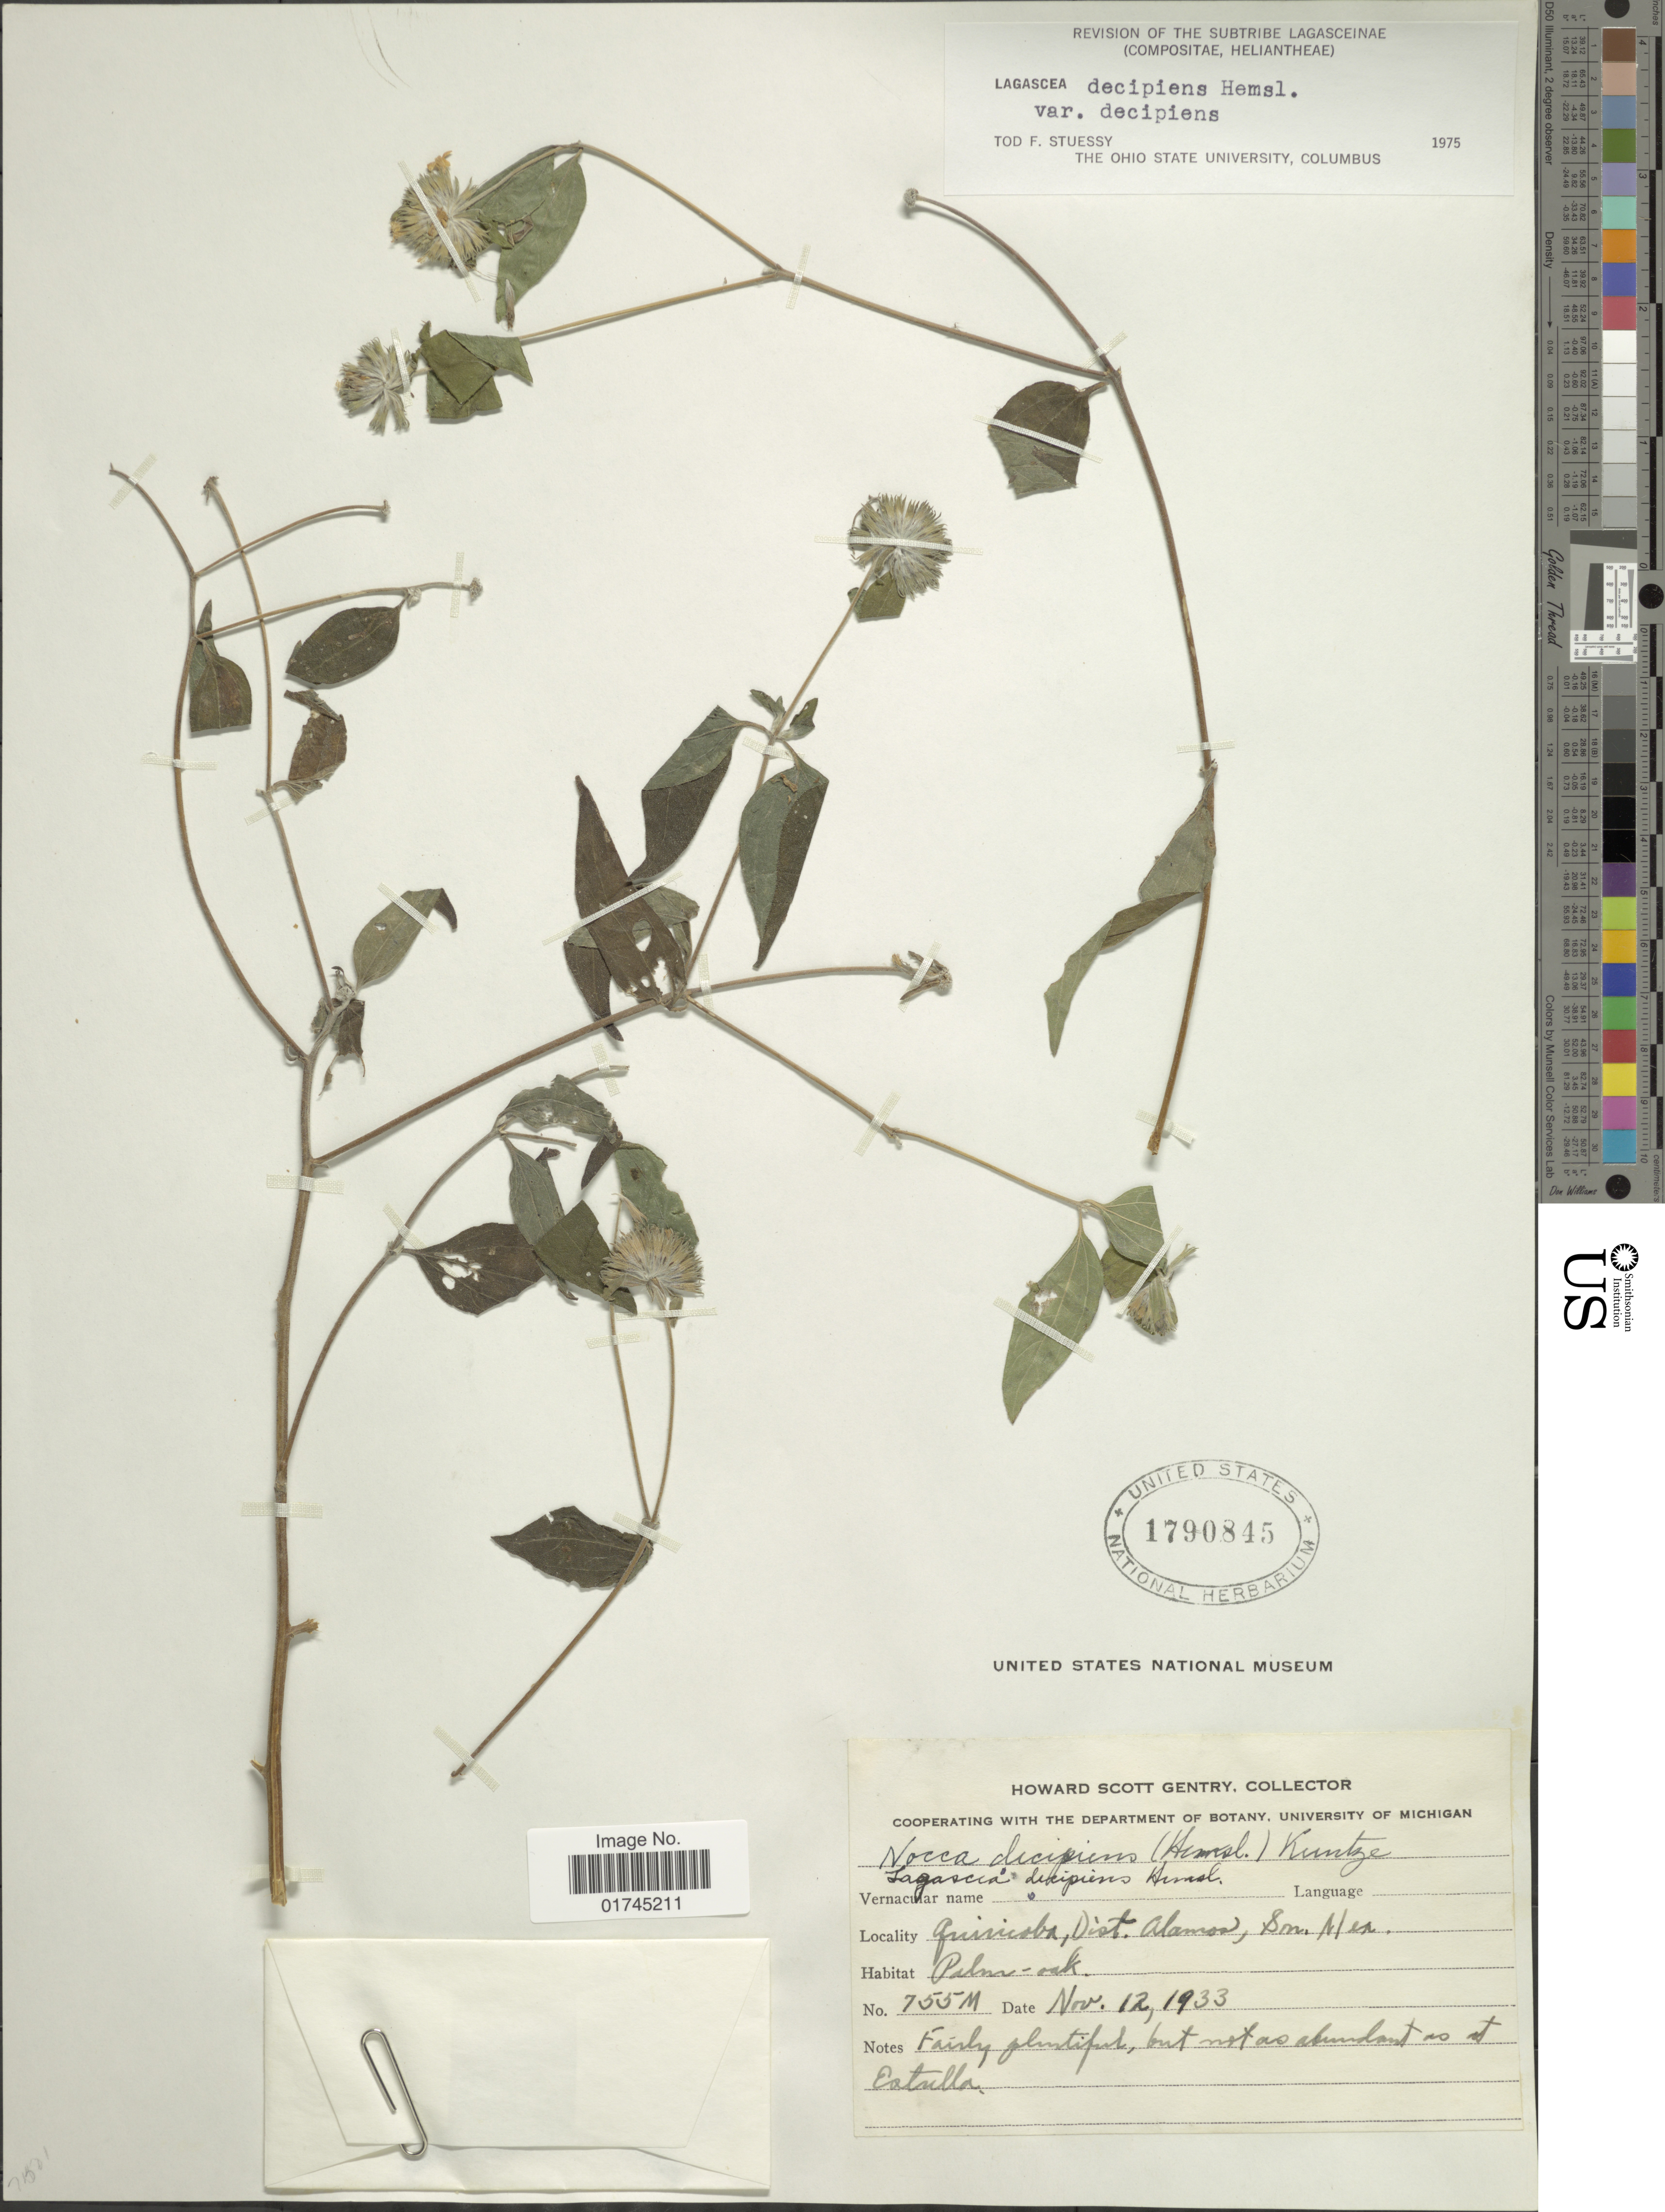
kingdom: Plantae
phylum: Tracheophyta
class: Magnoliopsida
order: Asterales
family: Asteraceae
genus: Lagascea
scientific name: Lagascea decipiens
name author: Hemsl.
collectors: H. S. Gentry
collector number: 755M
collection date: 1933-11-12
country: Mexico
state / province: Sonora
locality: Quiricoba, Dist. Alamos, Palm-oak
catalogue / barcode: US 1790845